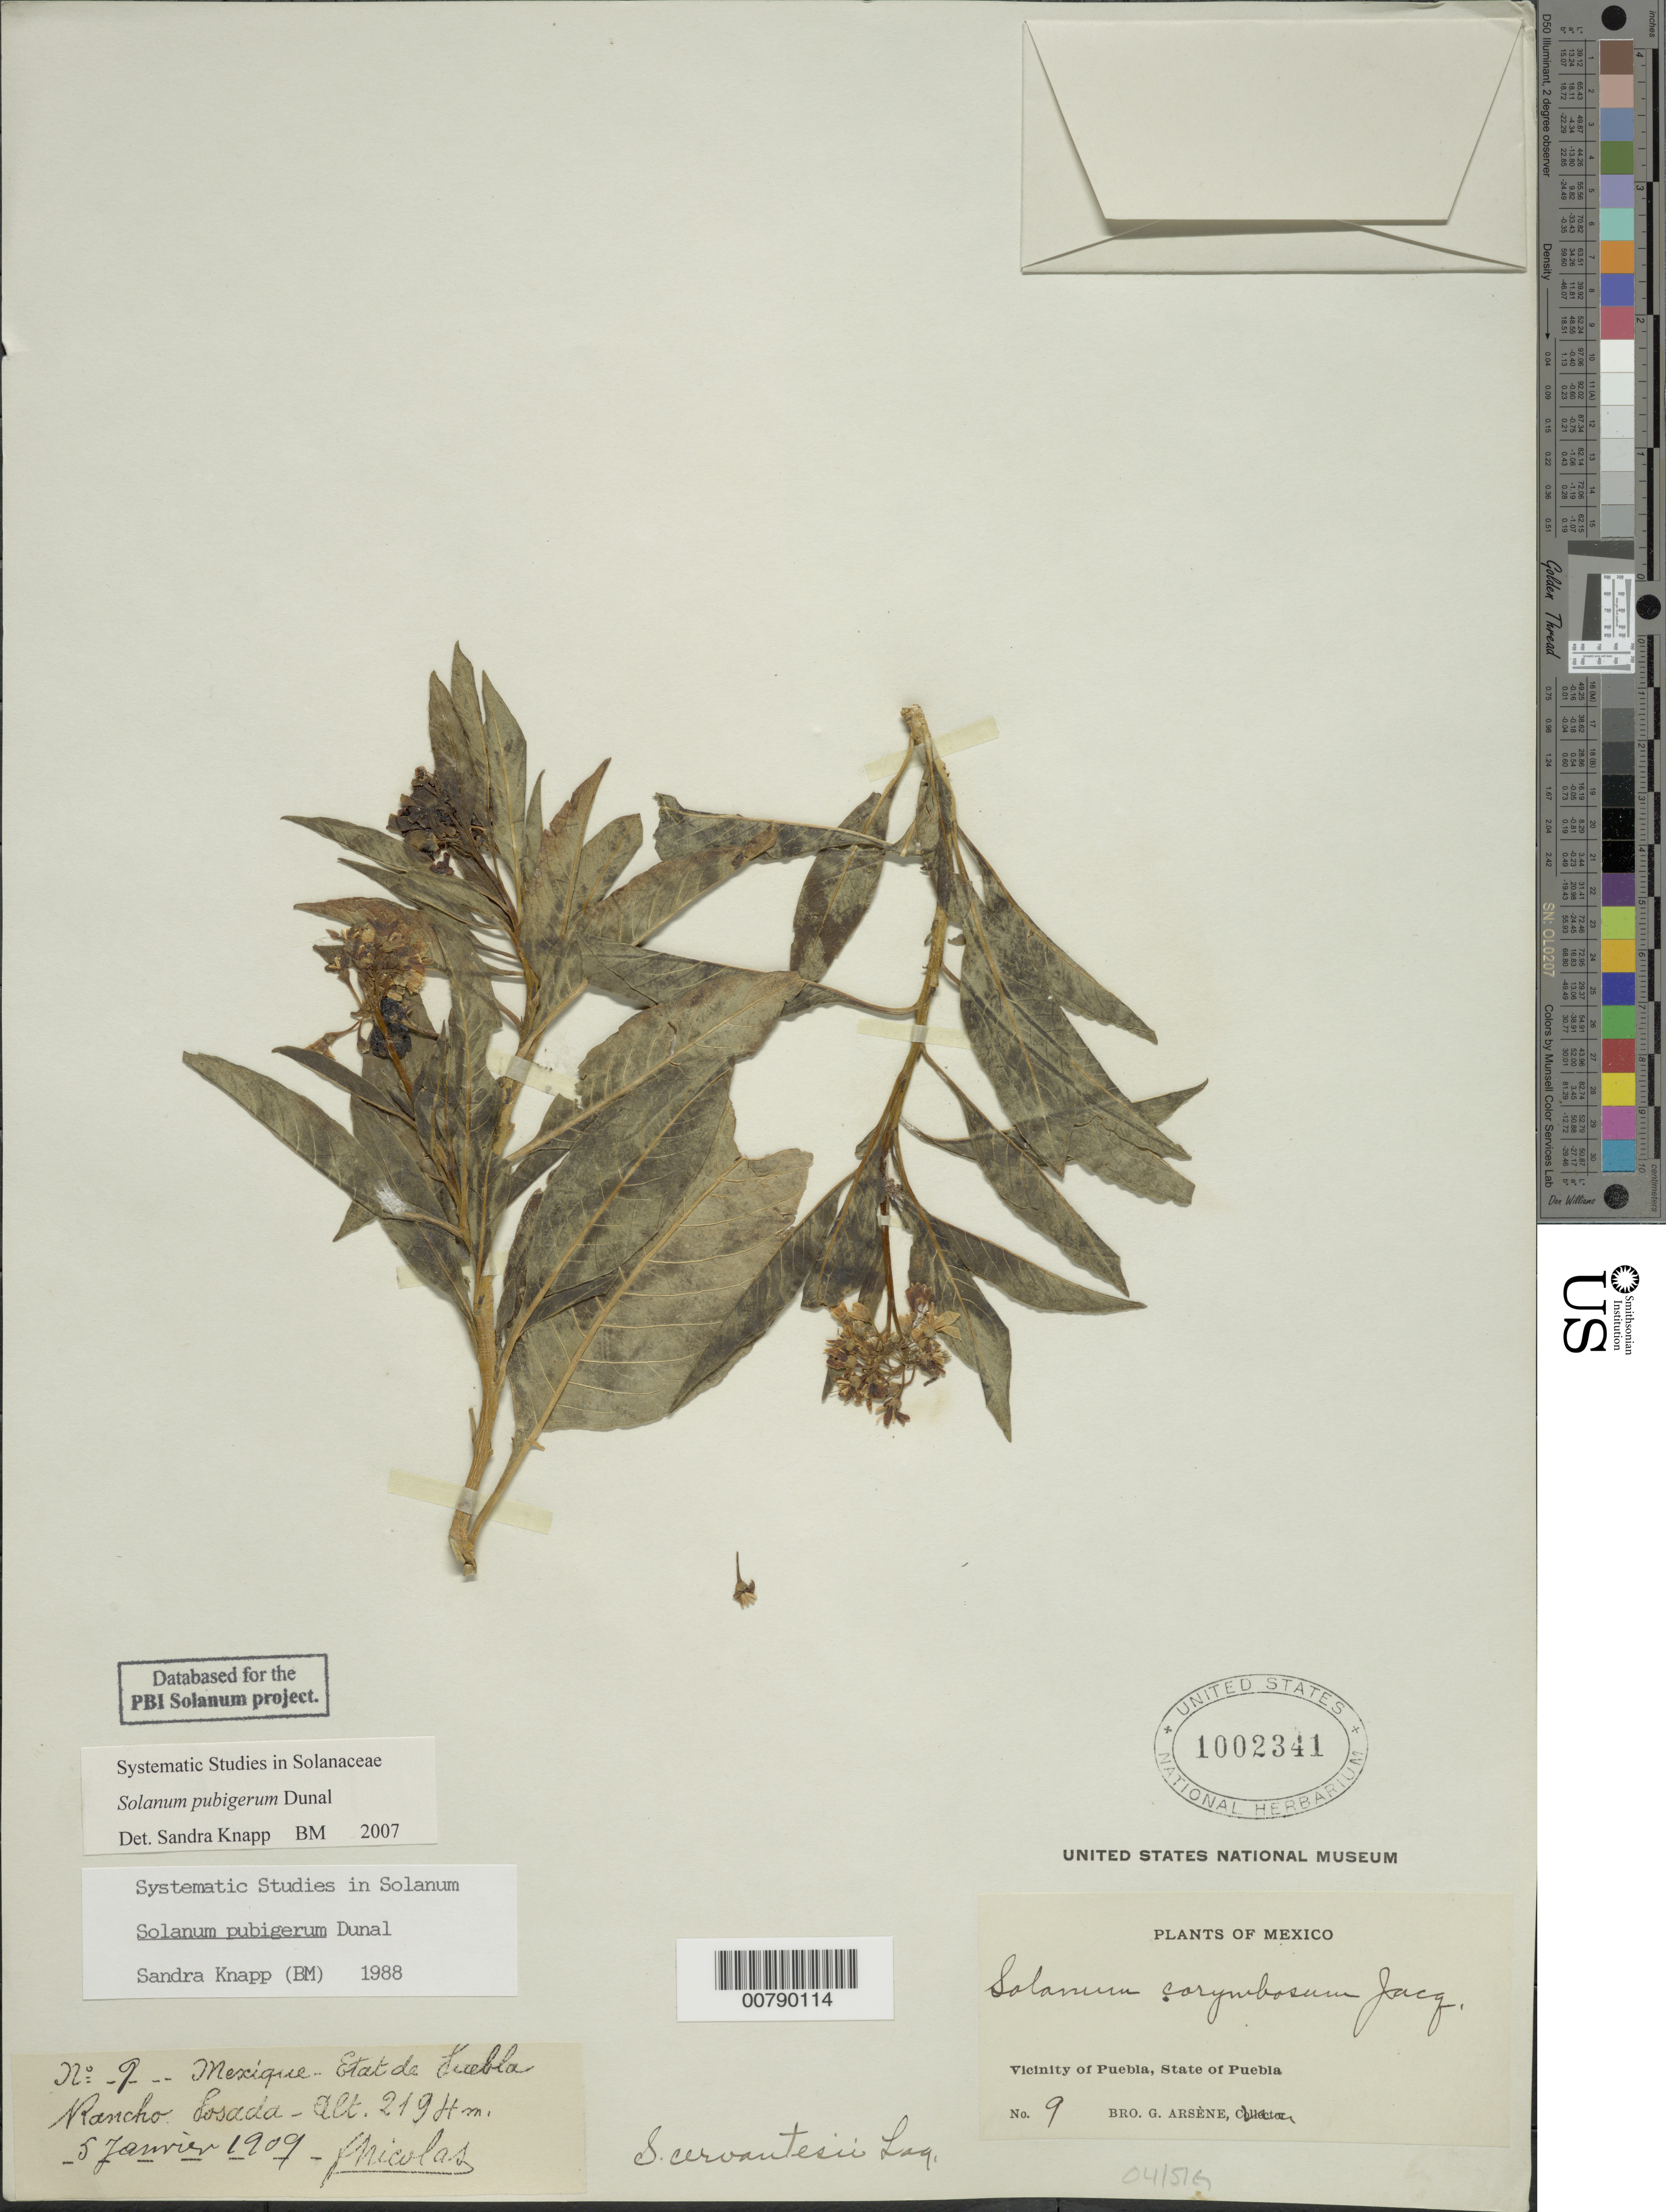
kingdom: Plantae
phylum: Tracheophyta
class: Magnoliopsida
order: Solanales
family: Solanaceae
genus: Solanum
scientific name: Solanum pubigerum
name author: Dunal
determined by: Knapp, S. D.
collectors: Bro. G. Arsène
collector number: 9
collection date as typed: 5 Jan 1909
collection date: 1909-01-05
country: Mexico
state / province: Puebla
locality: Rancho Posada. Vicinity of Puebla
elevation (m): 2194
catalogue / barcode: US 1002341